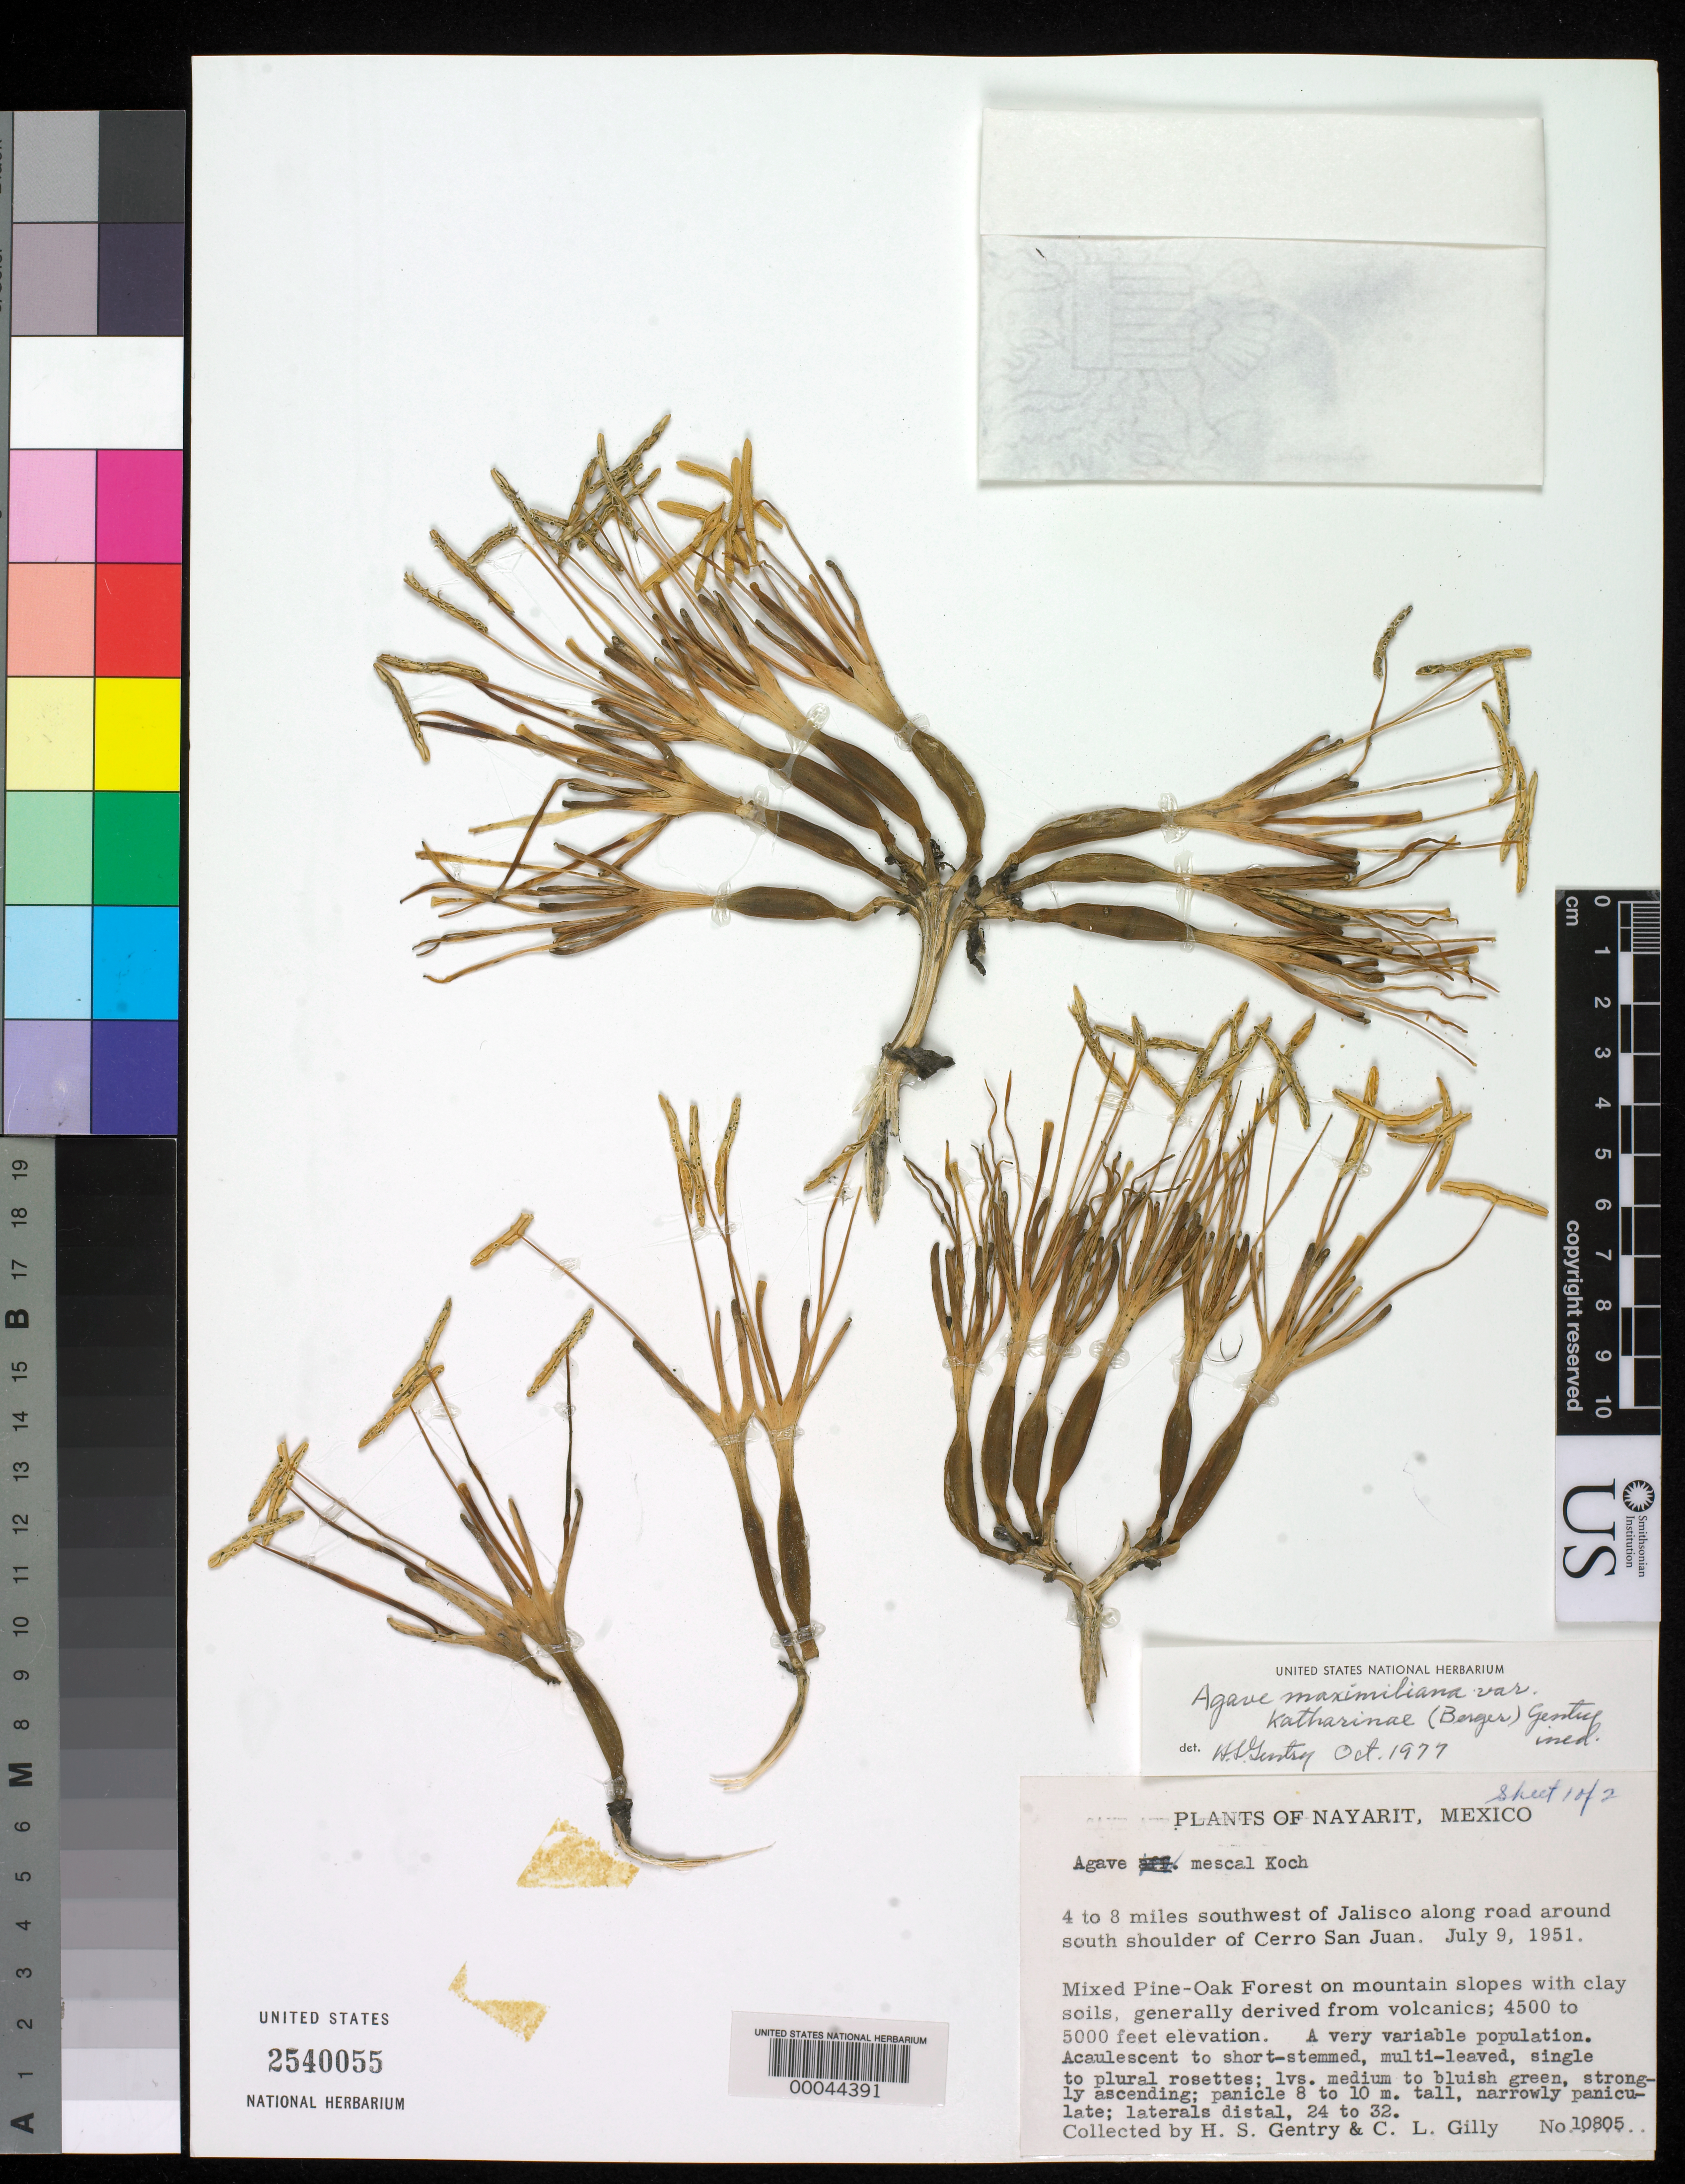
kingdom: Plantae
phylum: Tracheophyta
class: Liliopsida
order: Asparagales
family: Asparagaceae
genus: Agave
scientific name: Agave maximiliana var. katherinae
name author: (A. Berger) Gentry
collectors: H. S. Gentry & C. Gilly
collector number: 10805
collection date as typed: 09 Jul 1951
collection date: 1951-07-09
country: Mexico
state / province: Nayarit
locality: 4-8 mi SW of Jalisco along road around S shoulder of Cerro San Juan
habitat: Mountain slopes w/clay soils, generally derived from volcanics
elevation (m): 1372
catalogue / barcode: US 2540055